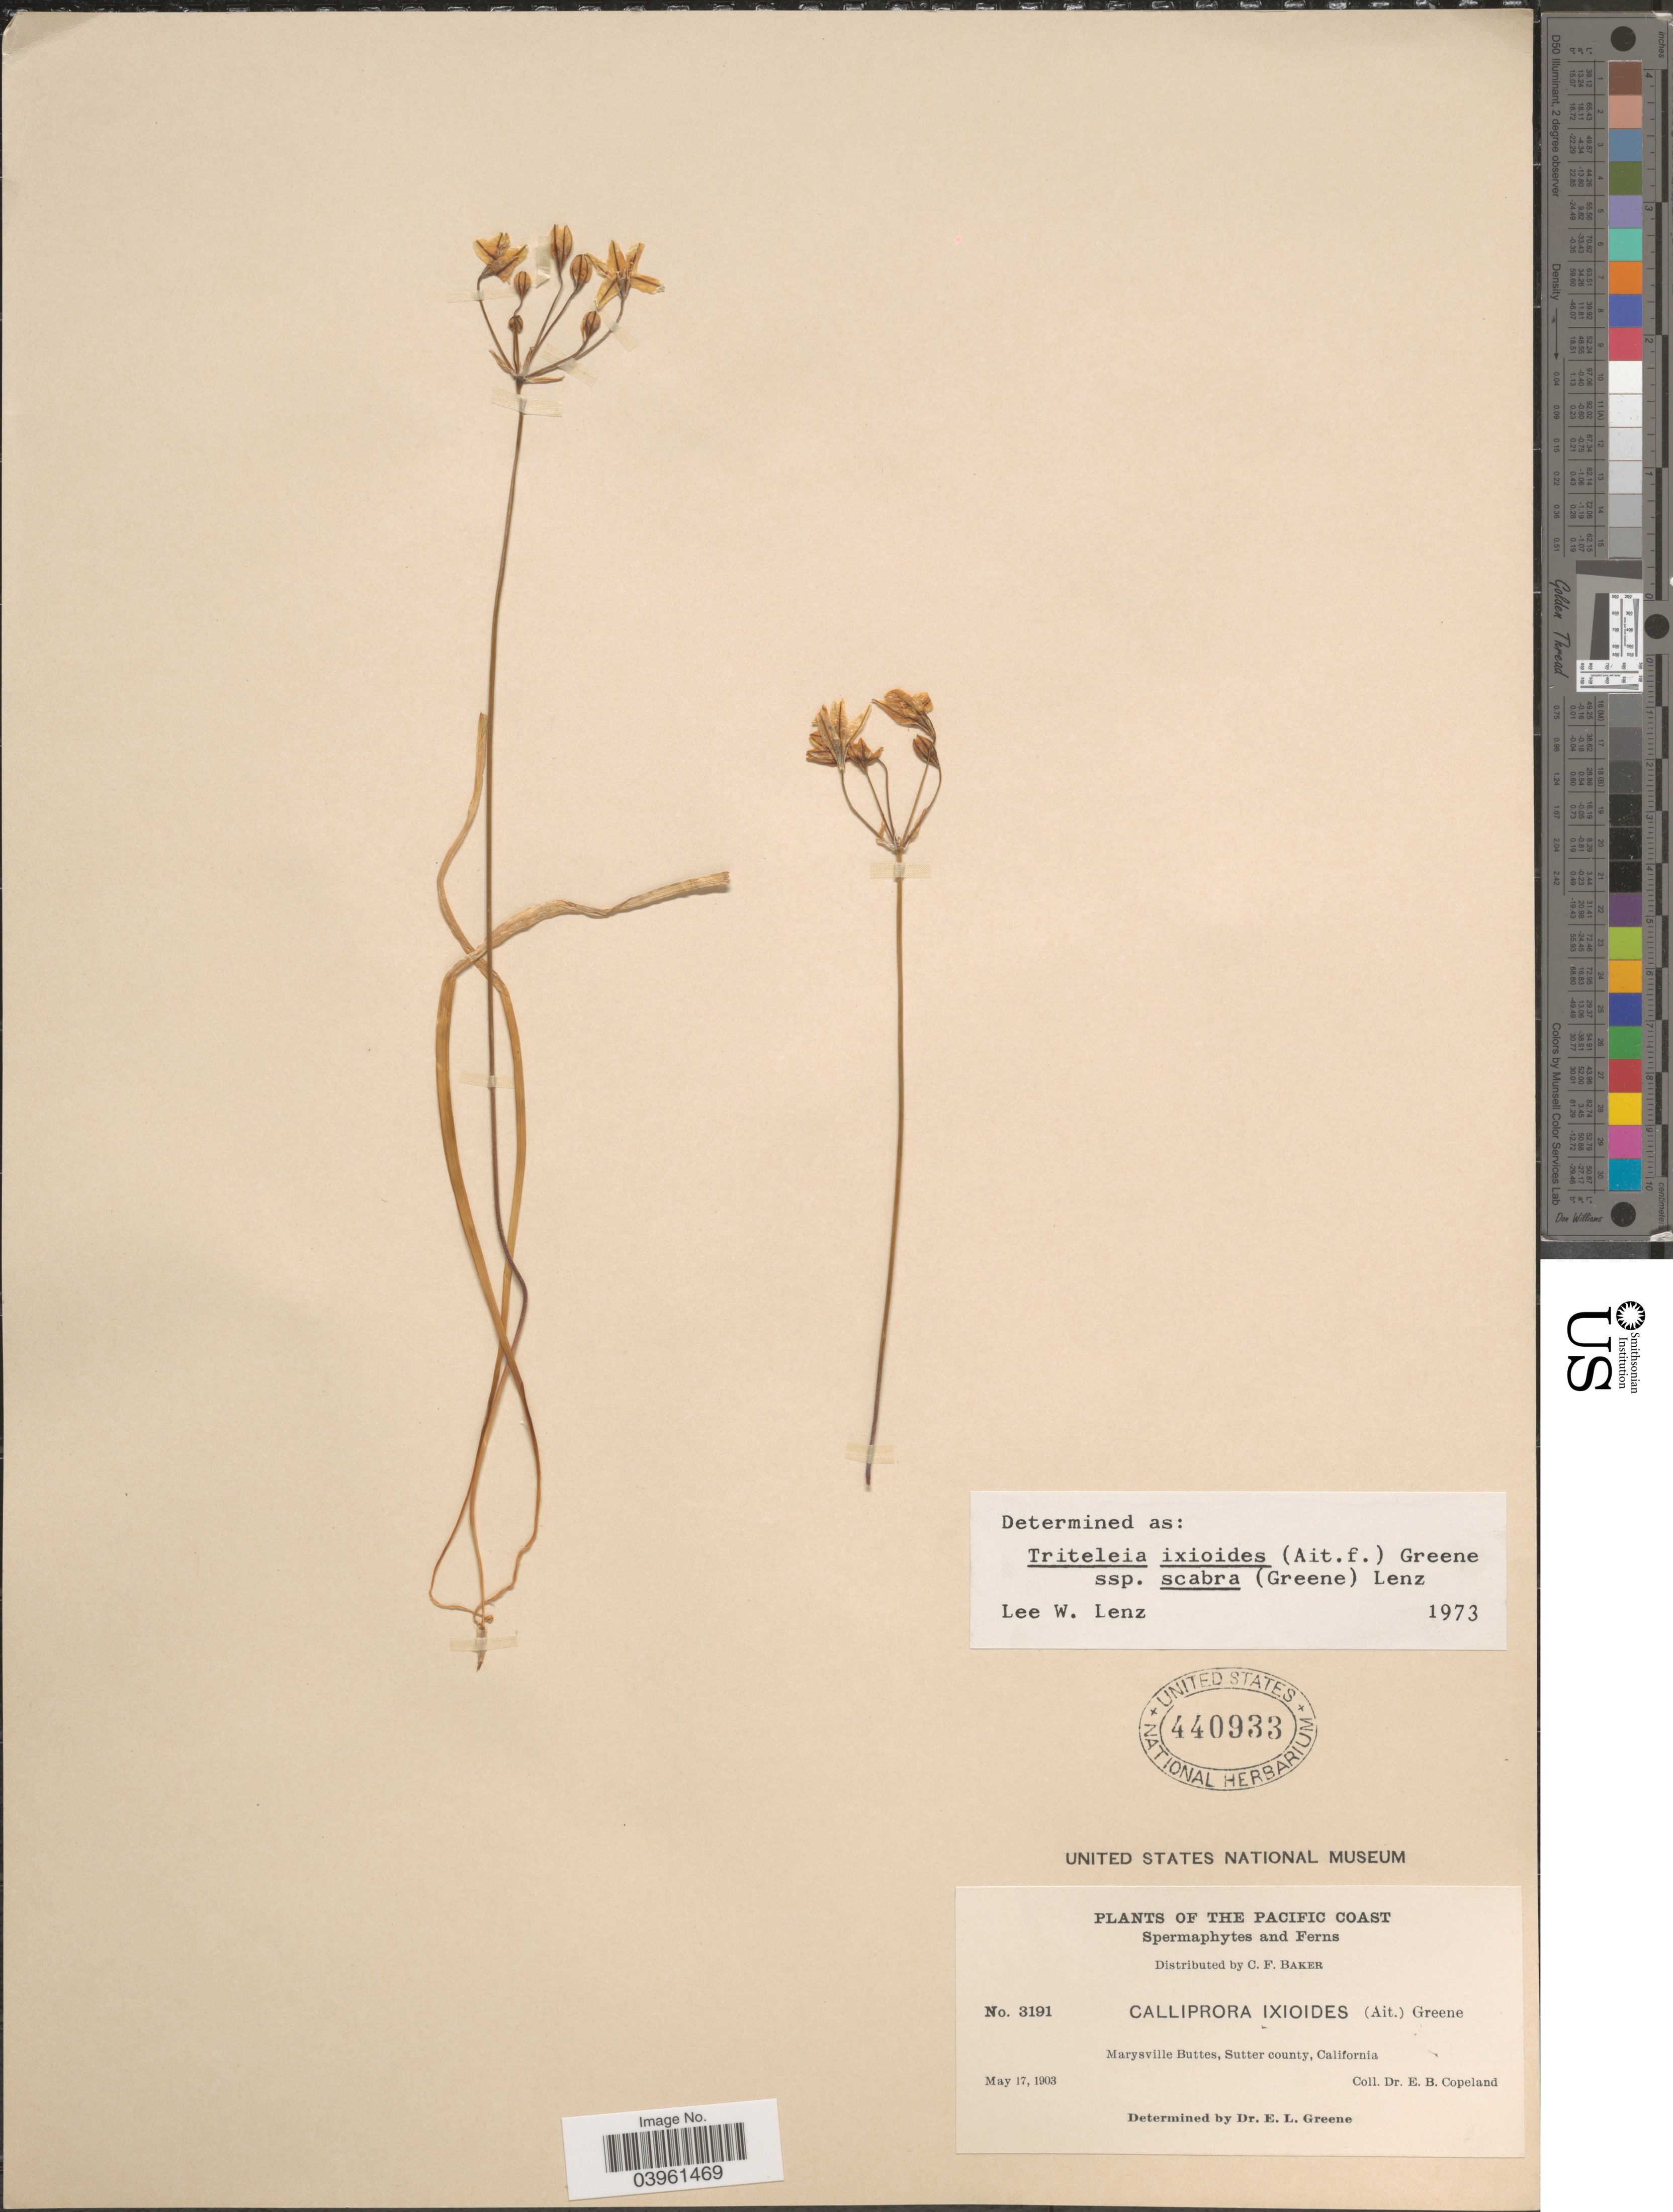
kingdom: Plantae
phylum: Tracheophyta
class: Liliopsida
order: Asparagales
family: Asparagaceae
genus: Triteleia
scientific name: Triteleia ixioides subsp. scabra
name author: (R. Br.) Greene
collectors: E. B. Copeland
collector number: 3191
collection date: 1903-05-17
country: United States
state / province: California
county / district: Sutter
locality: The Pacific Coast. Marysville Buttes, Sutter county.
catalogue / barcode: US 440933